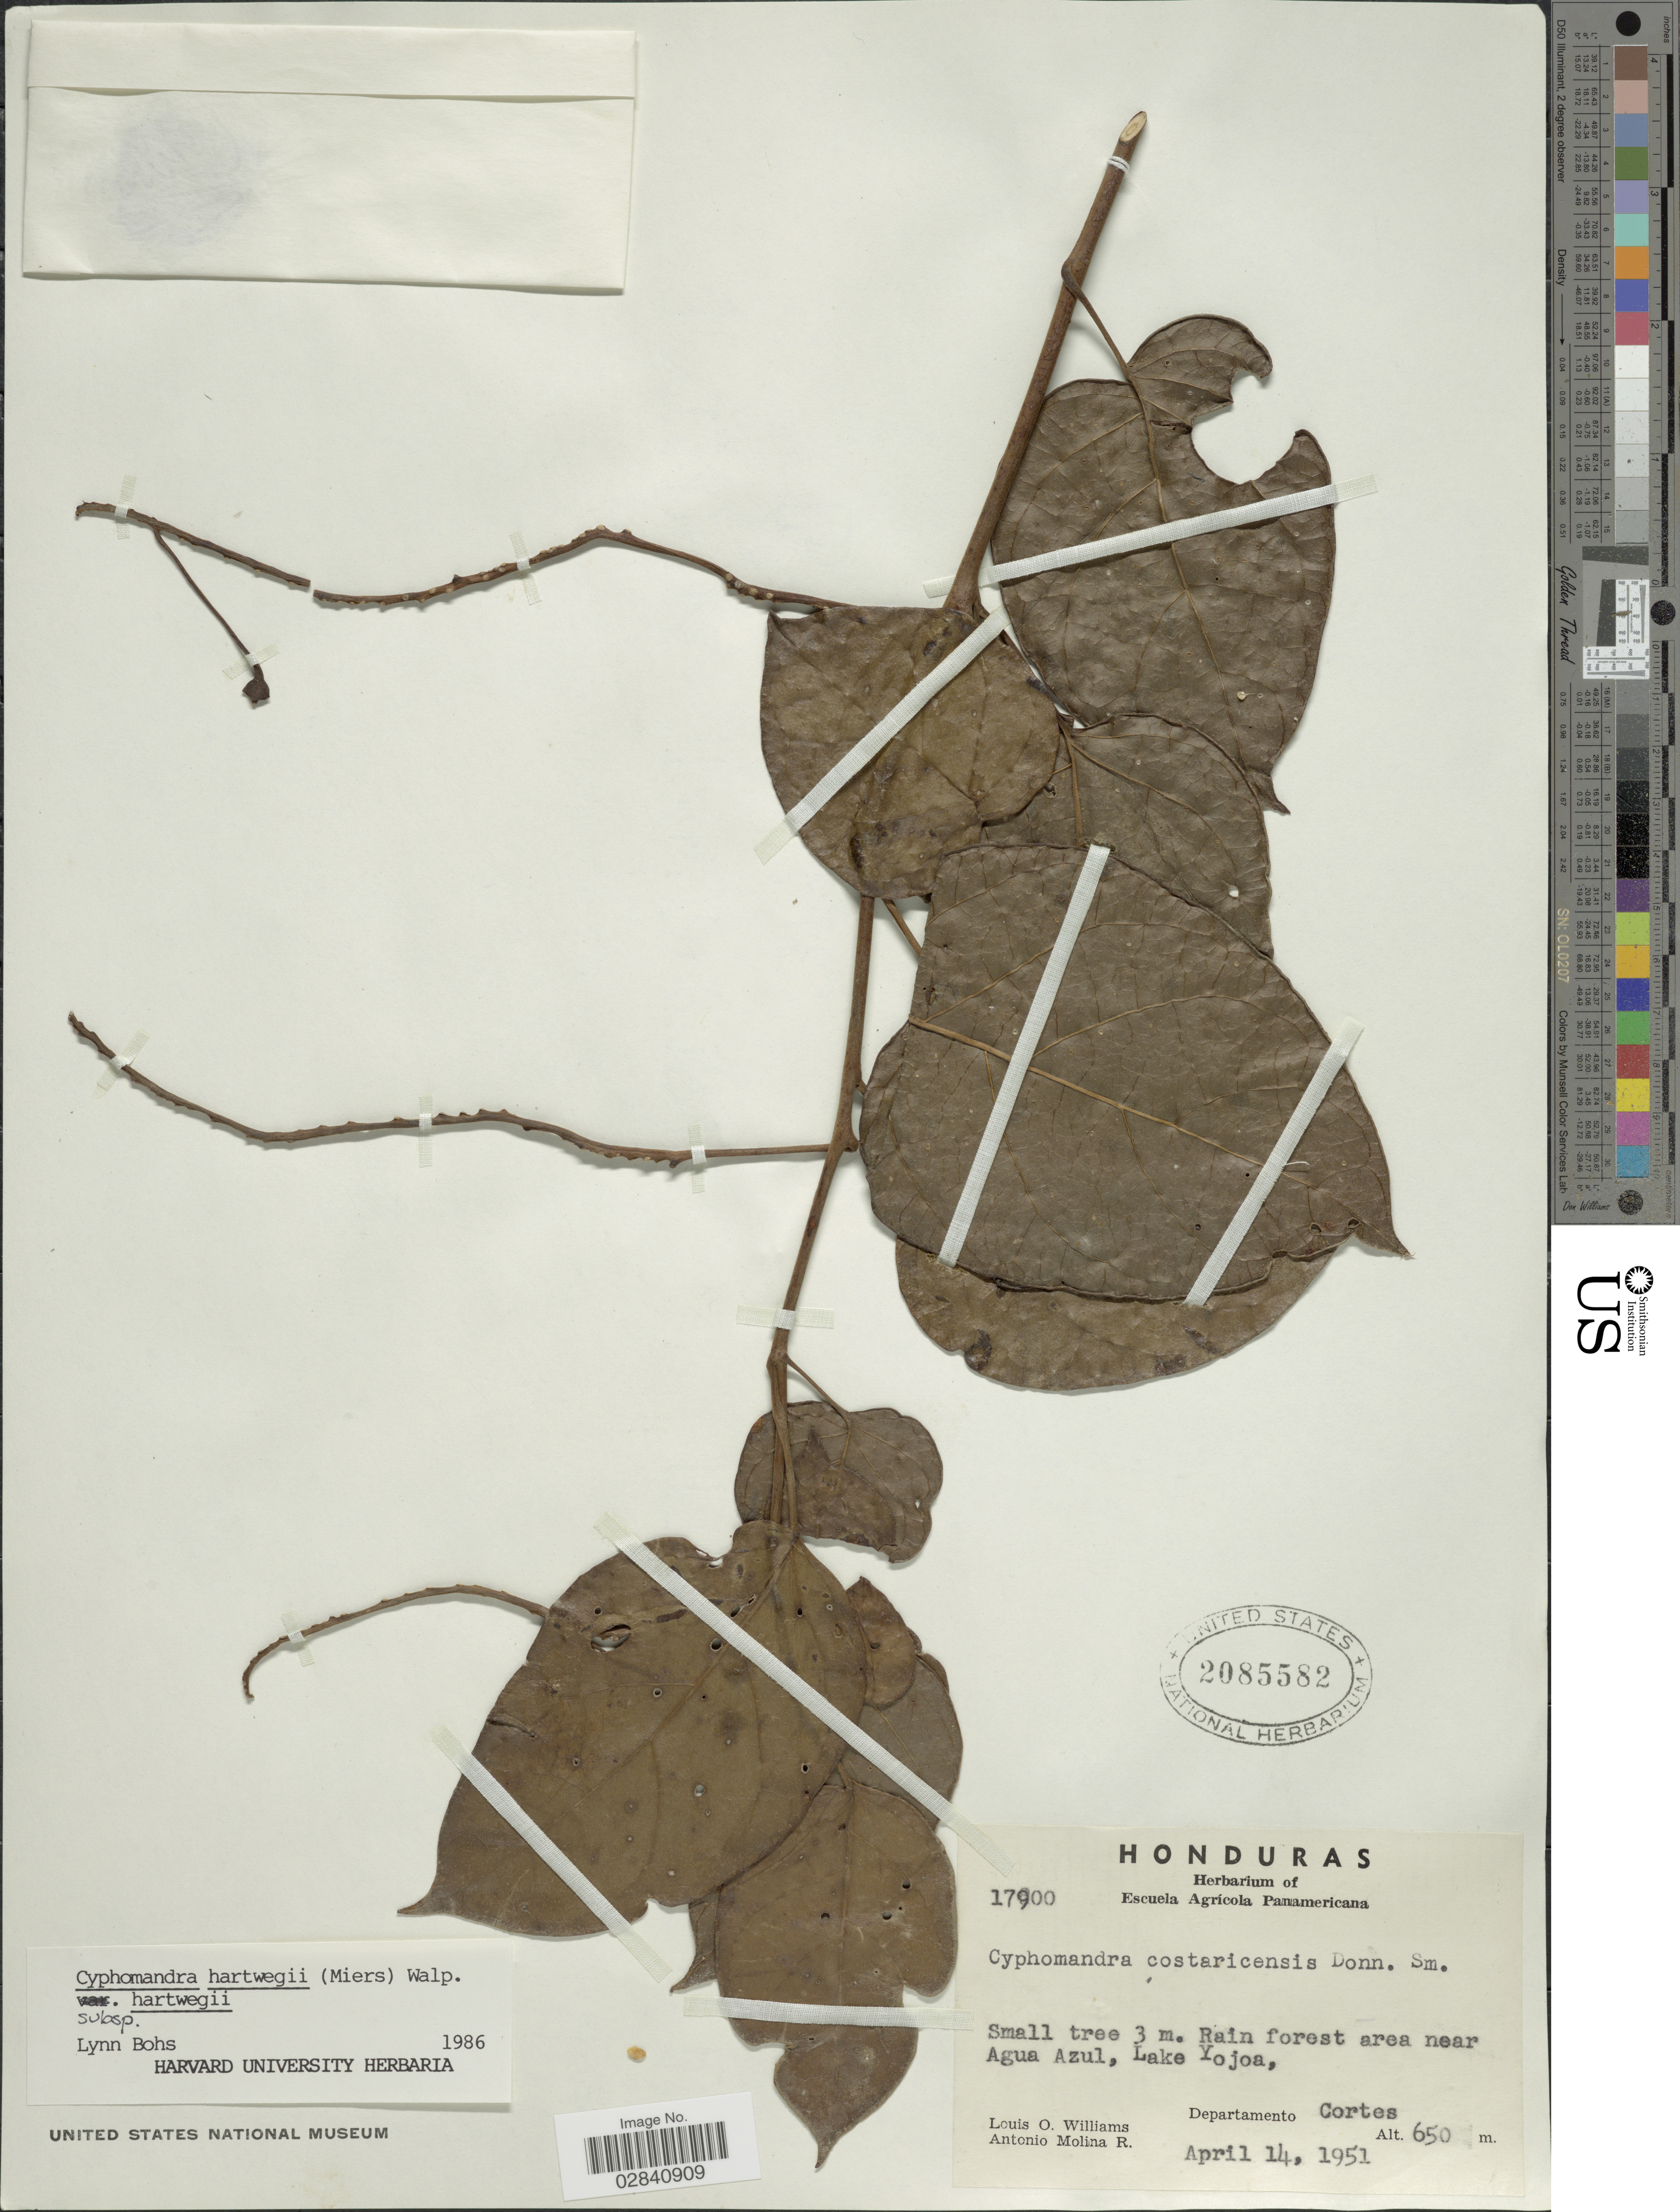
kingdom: Plantae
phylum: Tracheophyta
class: Magnoliopsida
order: Solanales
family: Solanaceae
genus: Cyphomandra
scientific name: Cyphomandra hartwegii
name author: (Miers) Sendtn. ex Walp.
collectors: L. O. Williams & A. Molina R.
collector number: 17900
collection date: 1951-04-14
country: Honduras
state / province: Cortés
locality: Rain forest area near Agua Azul, Lake Yojoa, Departamento Cortes.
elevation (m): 650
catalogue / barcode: US 2085582